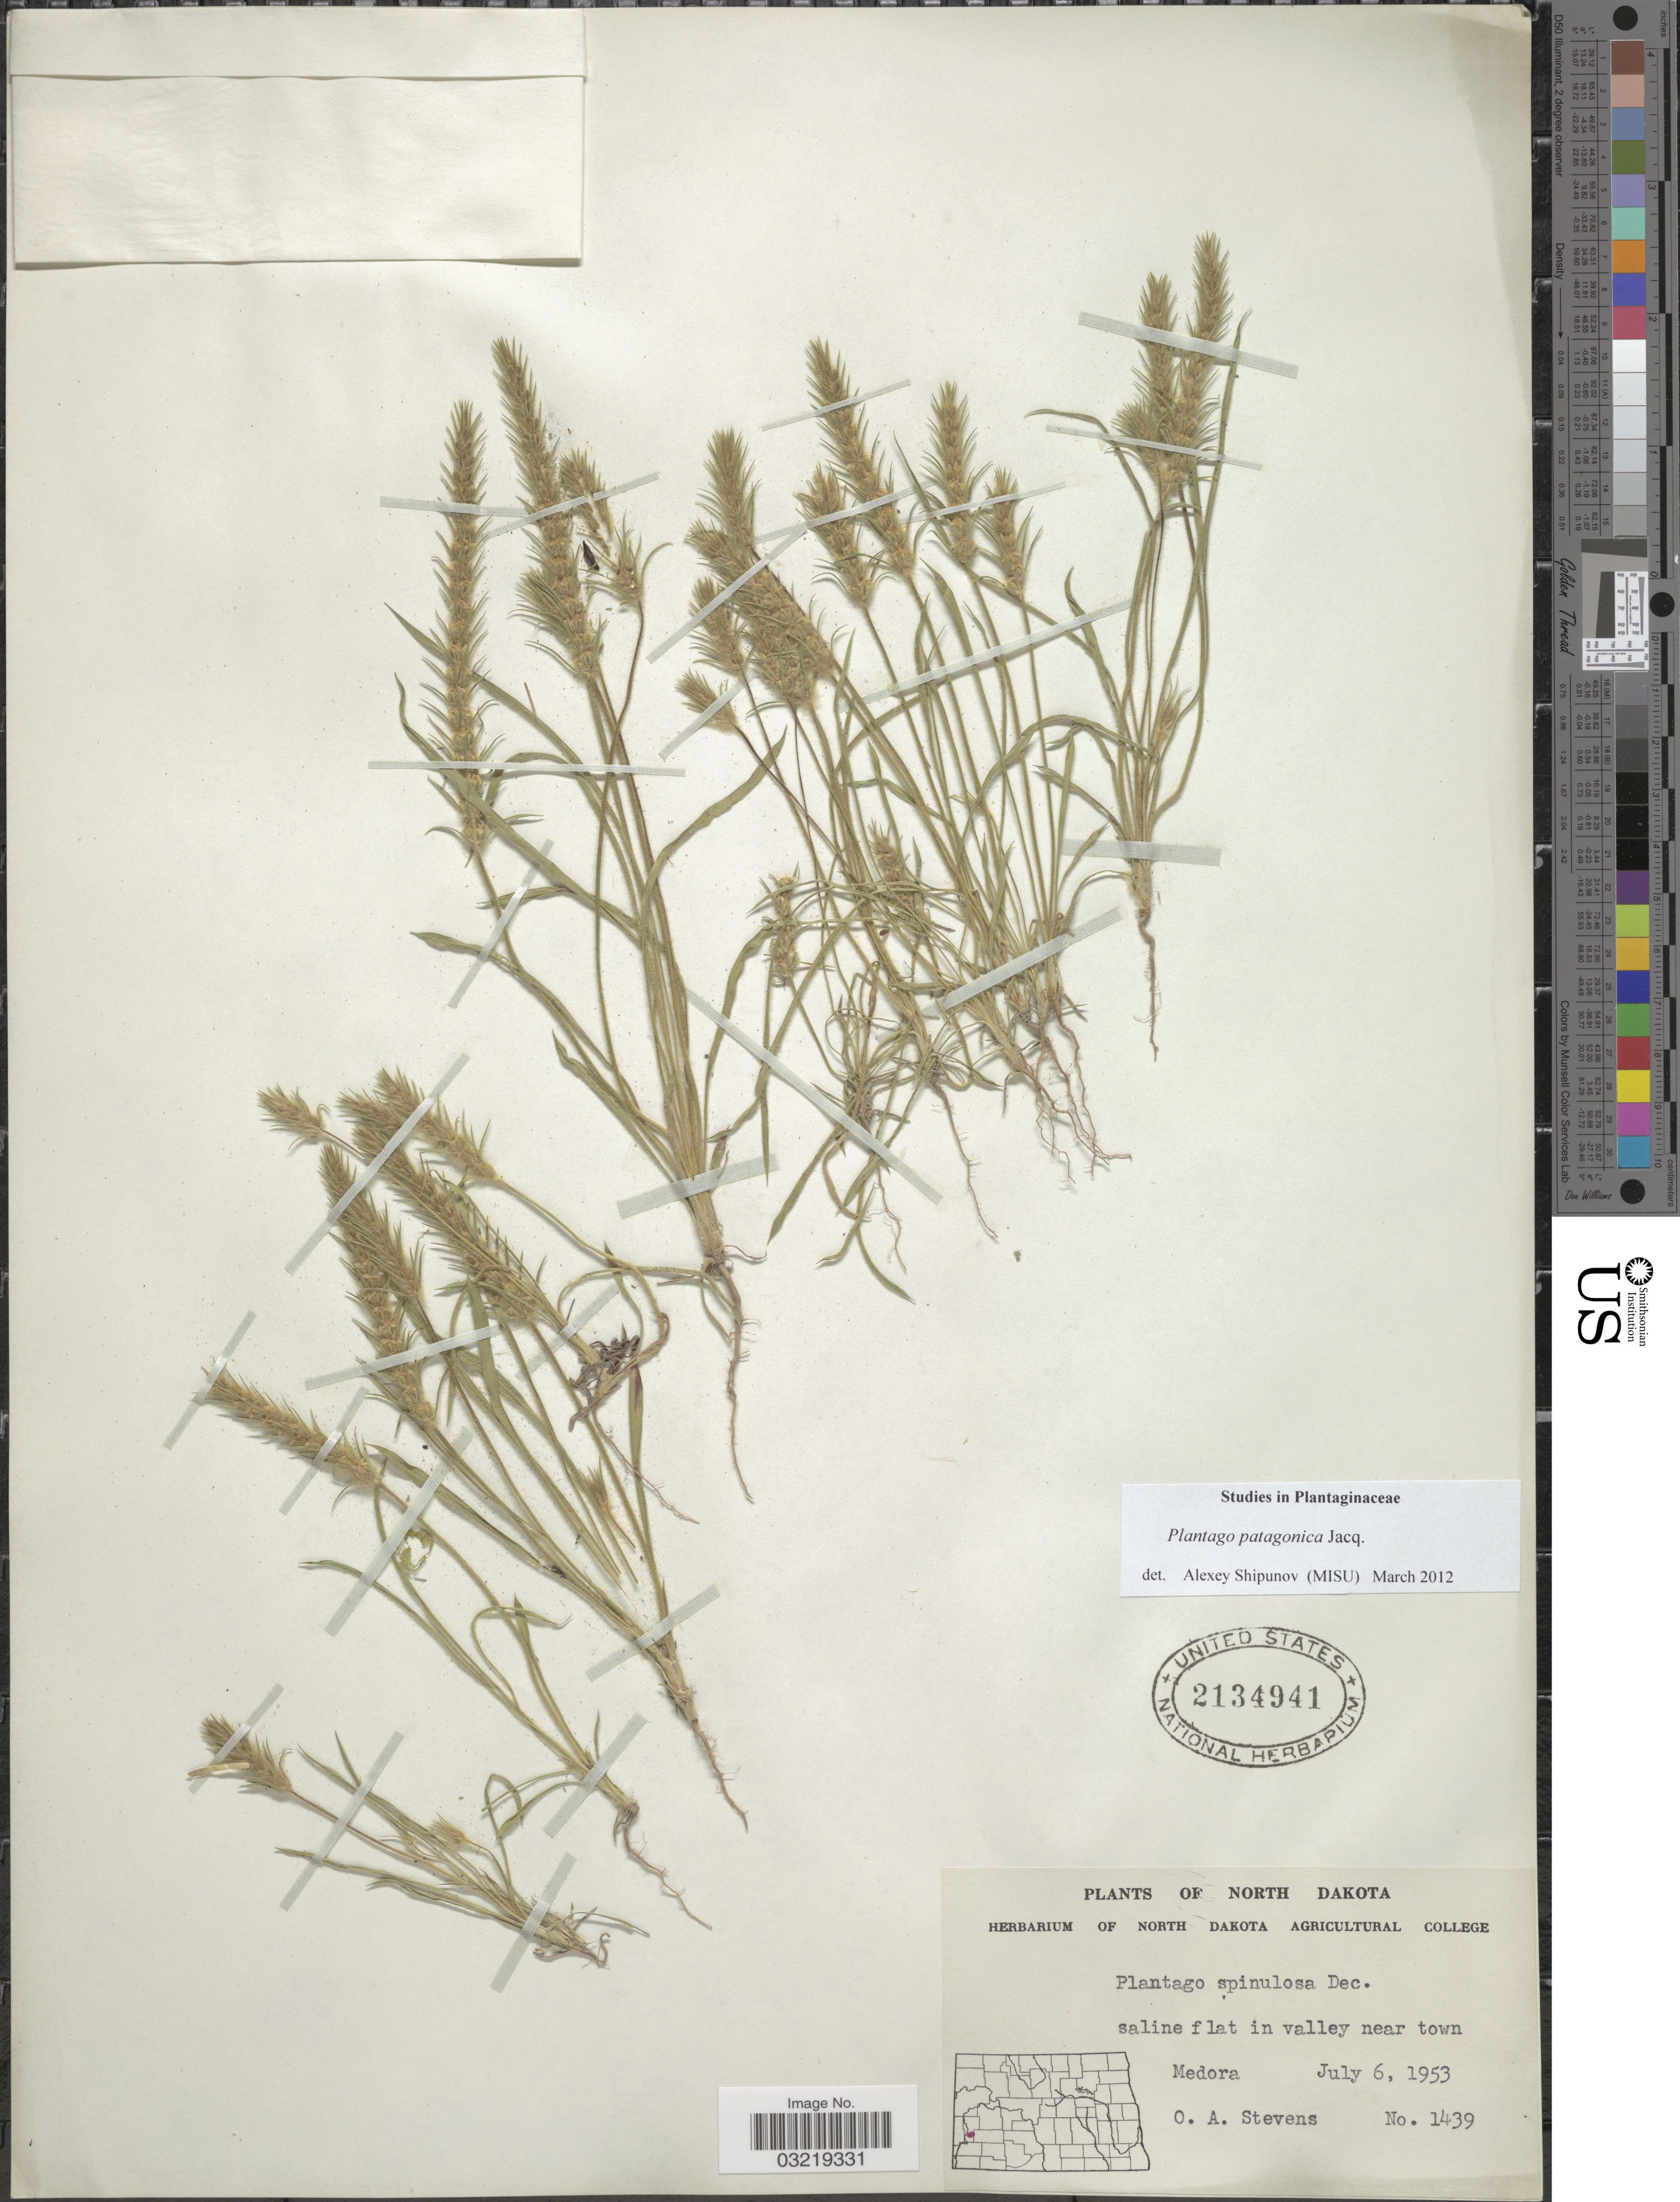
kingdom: Plantae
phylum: Tracheophyta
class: Magnoliopsida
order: Lamiales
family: Plantaginaceae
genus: Plantago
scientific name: Plantago patagonica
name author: Jacq.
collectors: O. A. Stevens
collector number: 1439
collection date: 1953-07-06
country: United States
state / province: North Dakota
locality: Saline flat in valley near town Medora.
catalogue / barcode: US 2134941